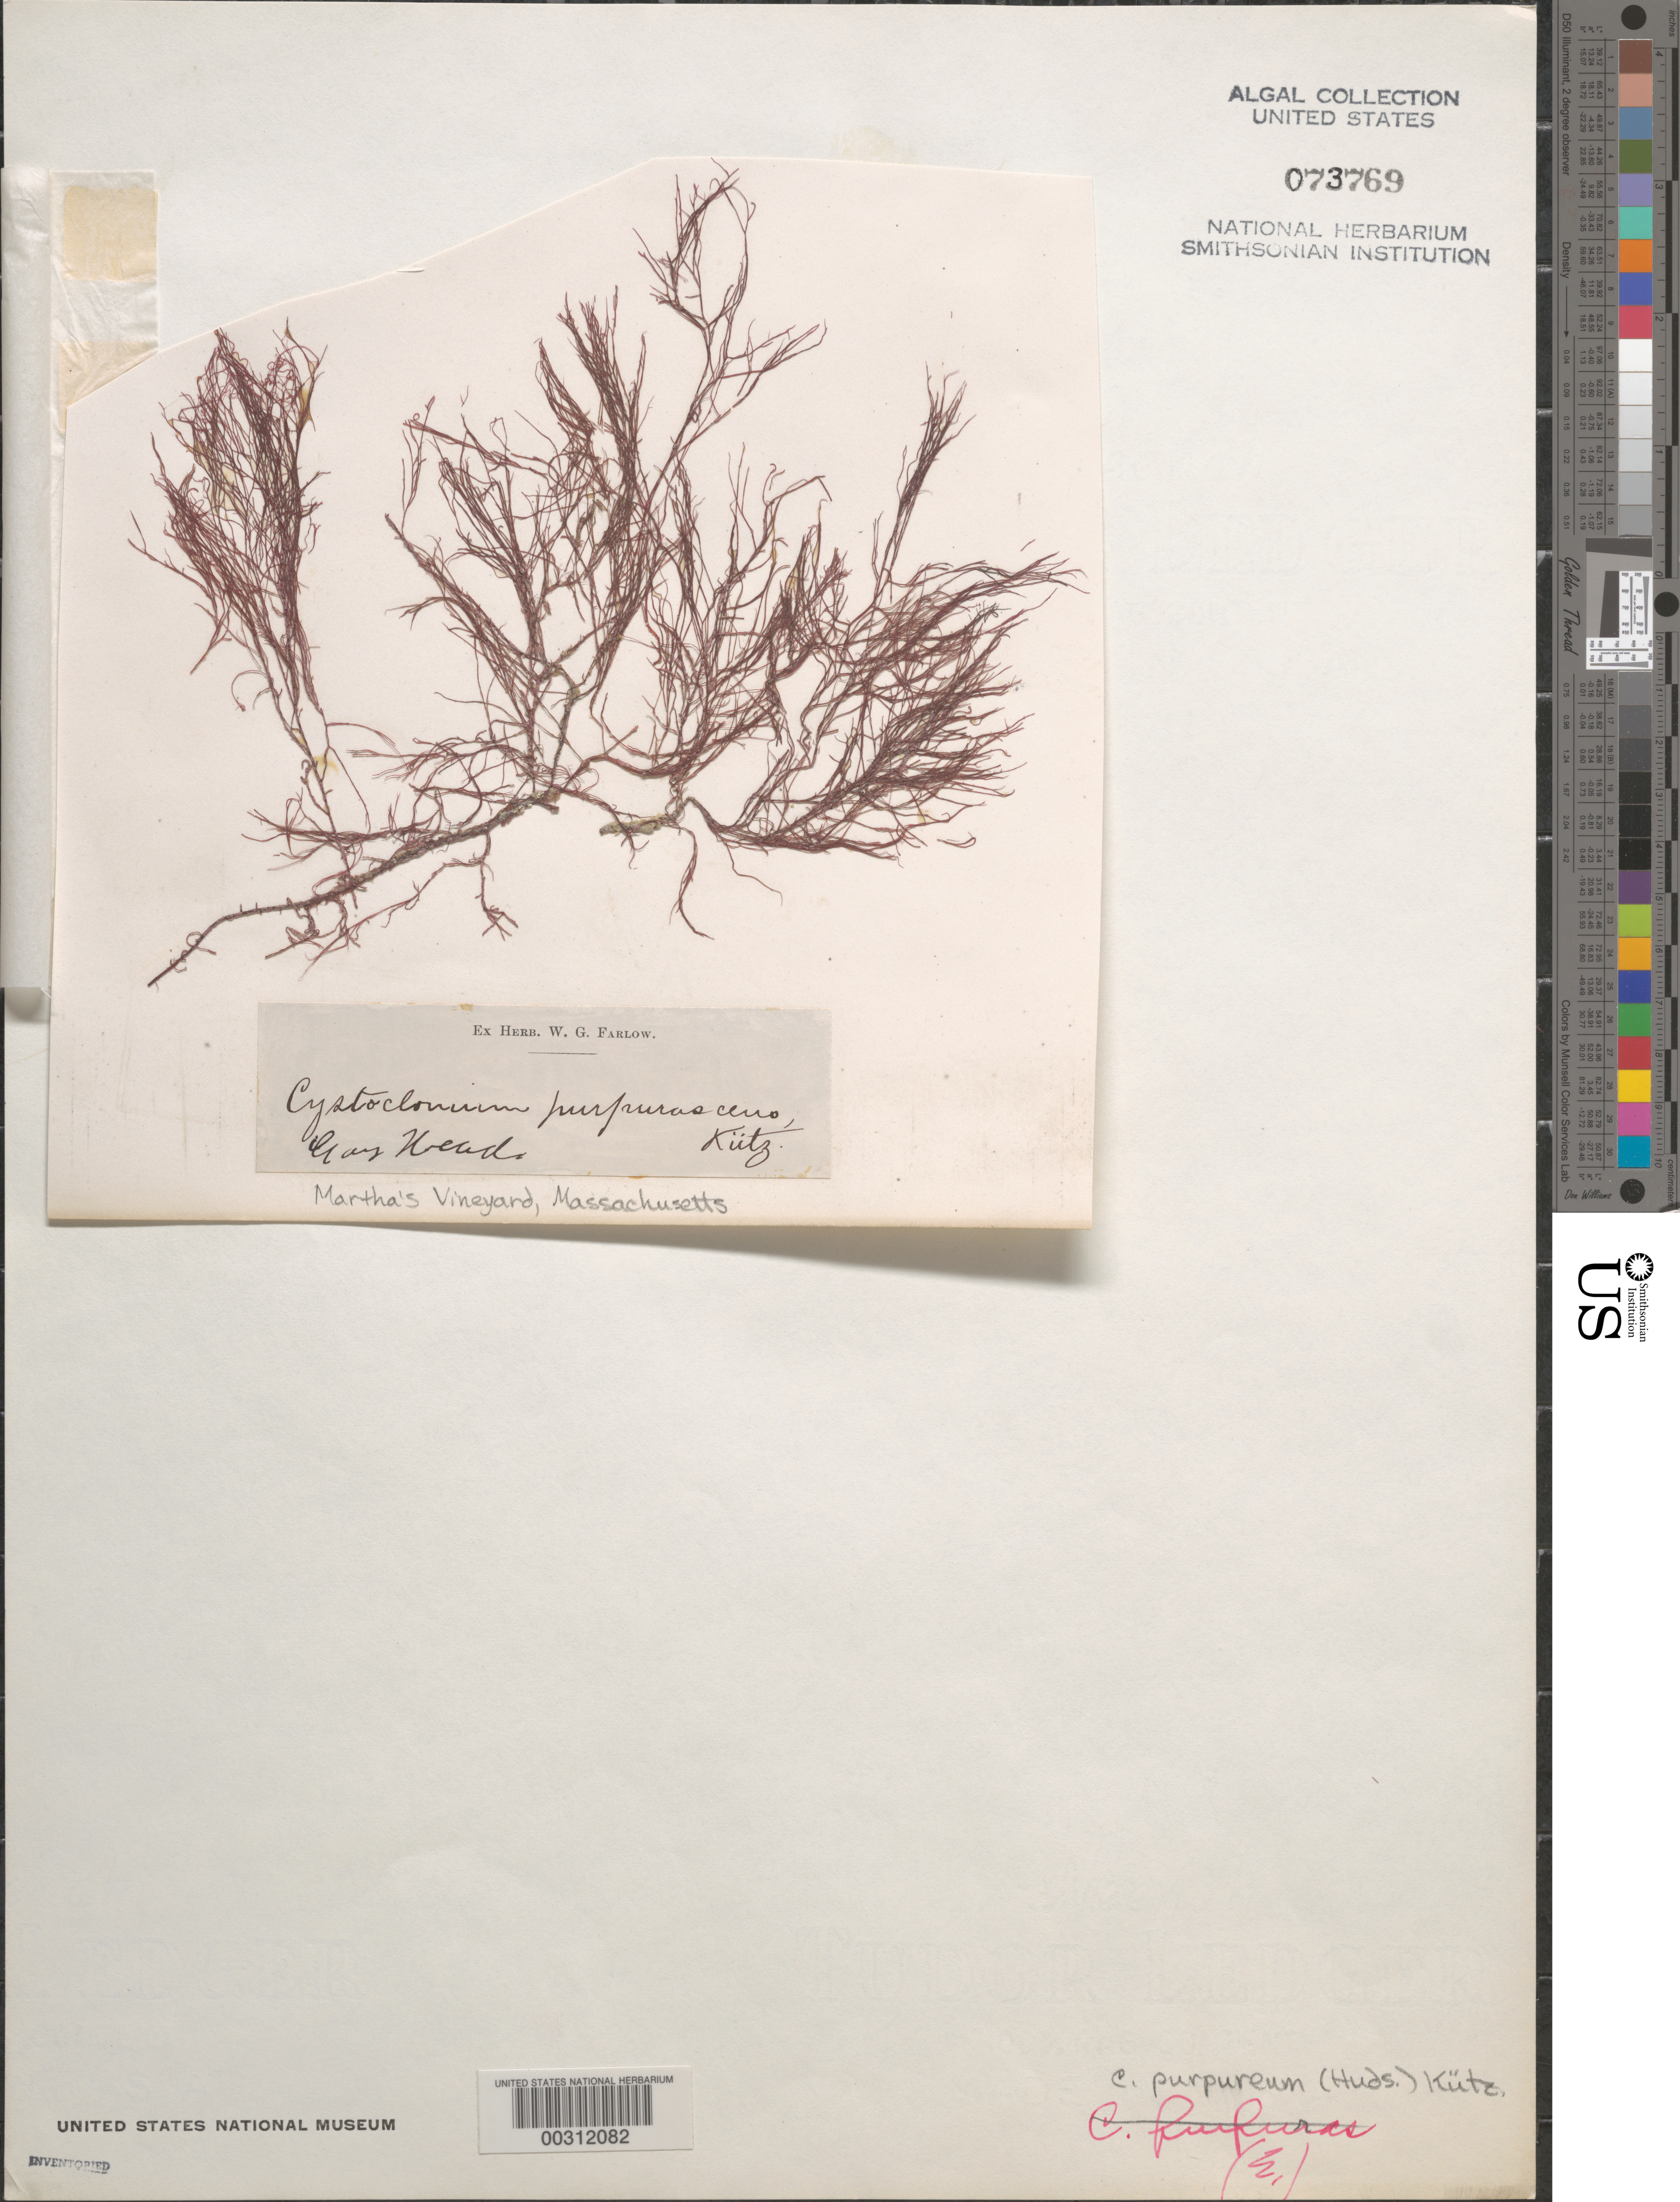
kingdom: Plantae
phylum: Rhodophyta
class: Florideophyceae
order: Gigartinales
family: Cystocloniaceae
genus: Cystoclonium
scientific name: Cystoclonium purpureum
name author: (Huds.) Batters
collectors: W. Farlow (Herbarium)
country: United States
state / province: Massachusetts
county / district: Dukes County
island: Martha's Vineyard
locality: Gay Head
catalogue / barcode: US 73769